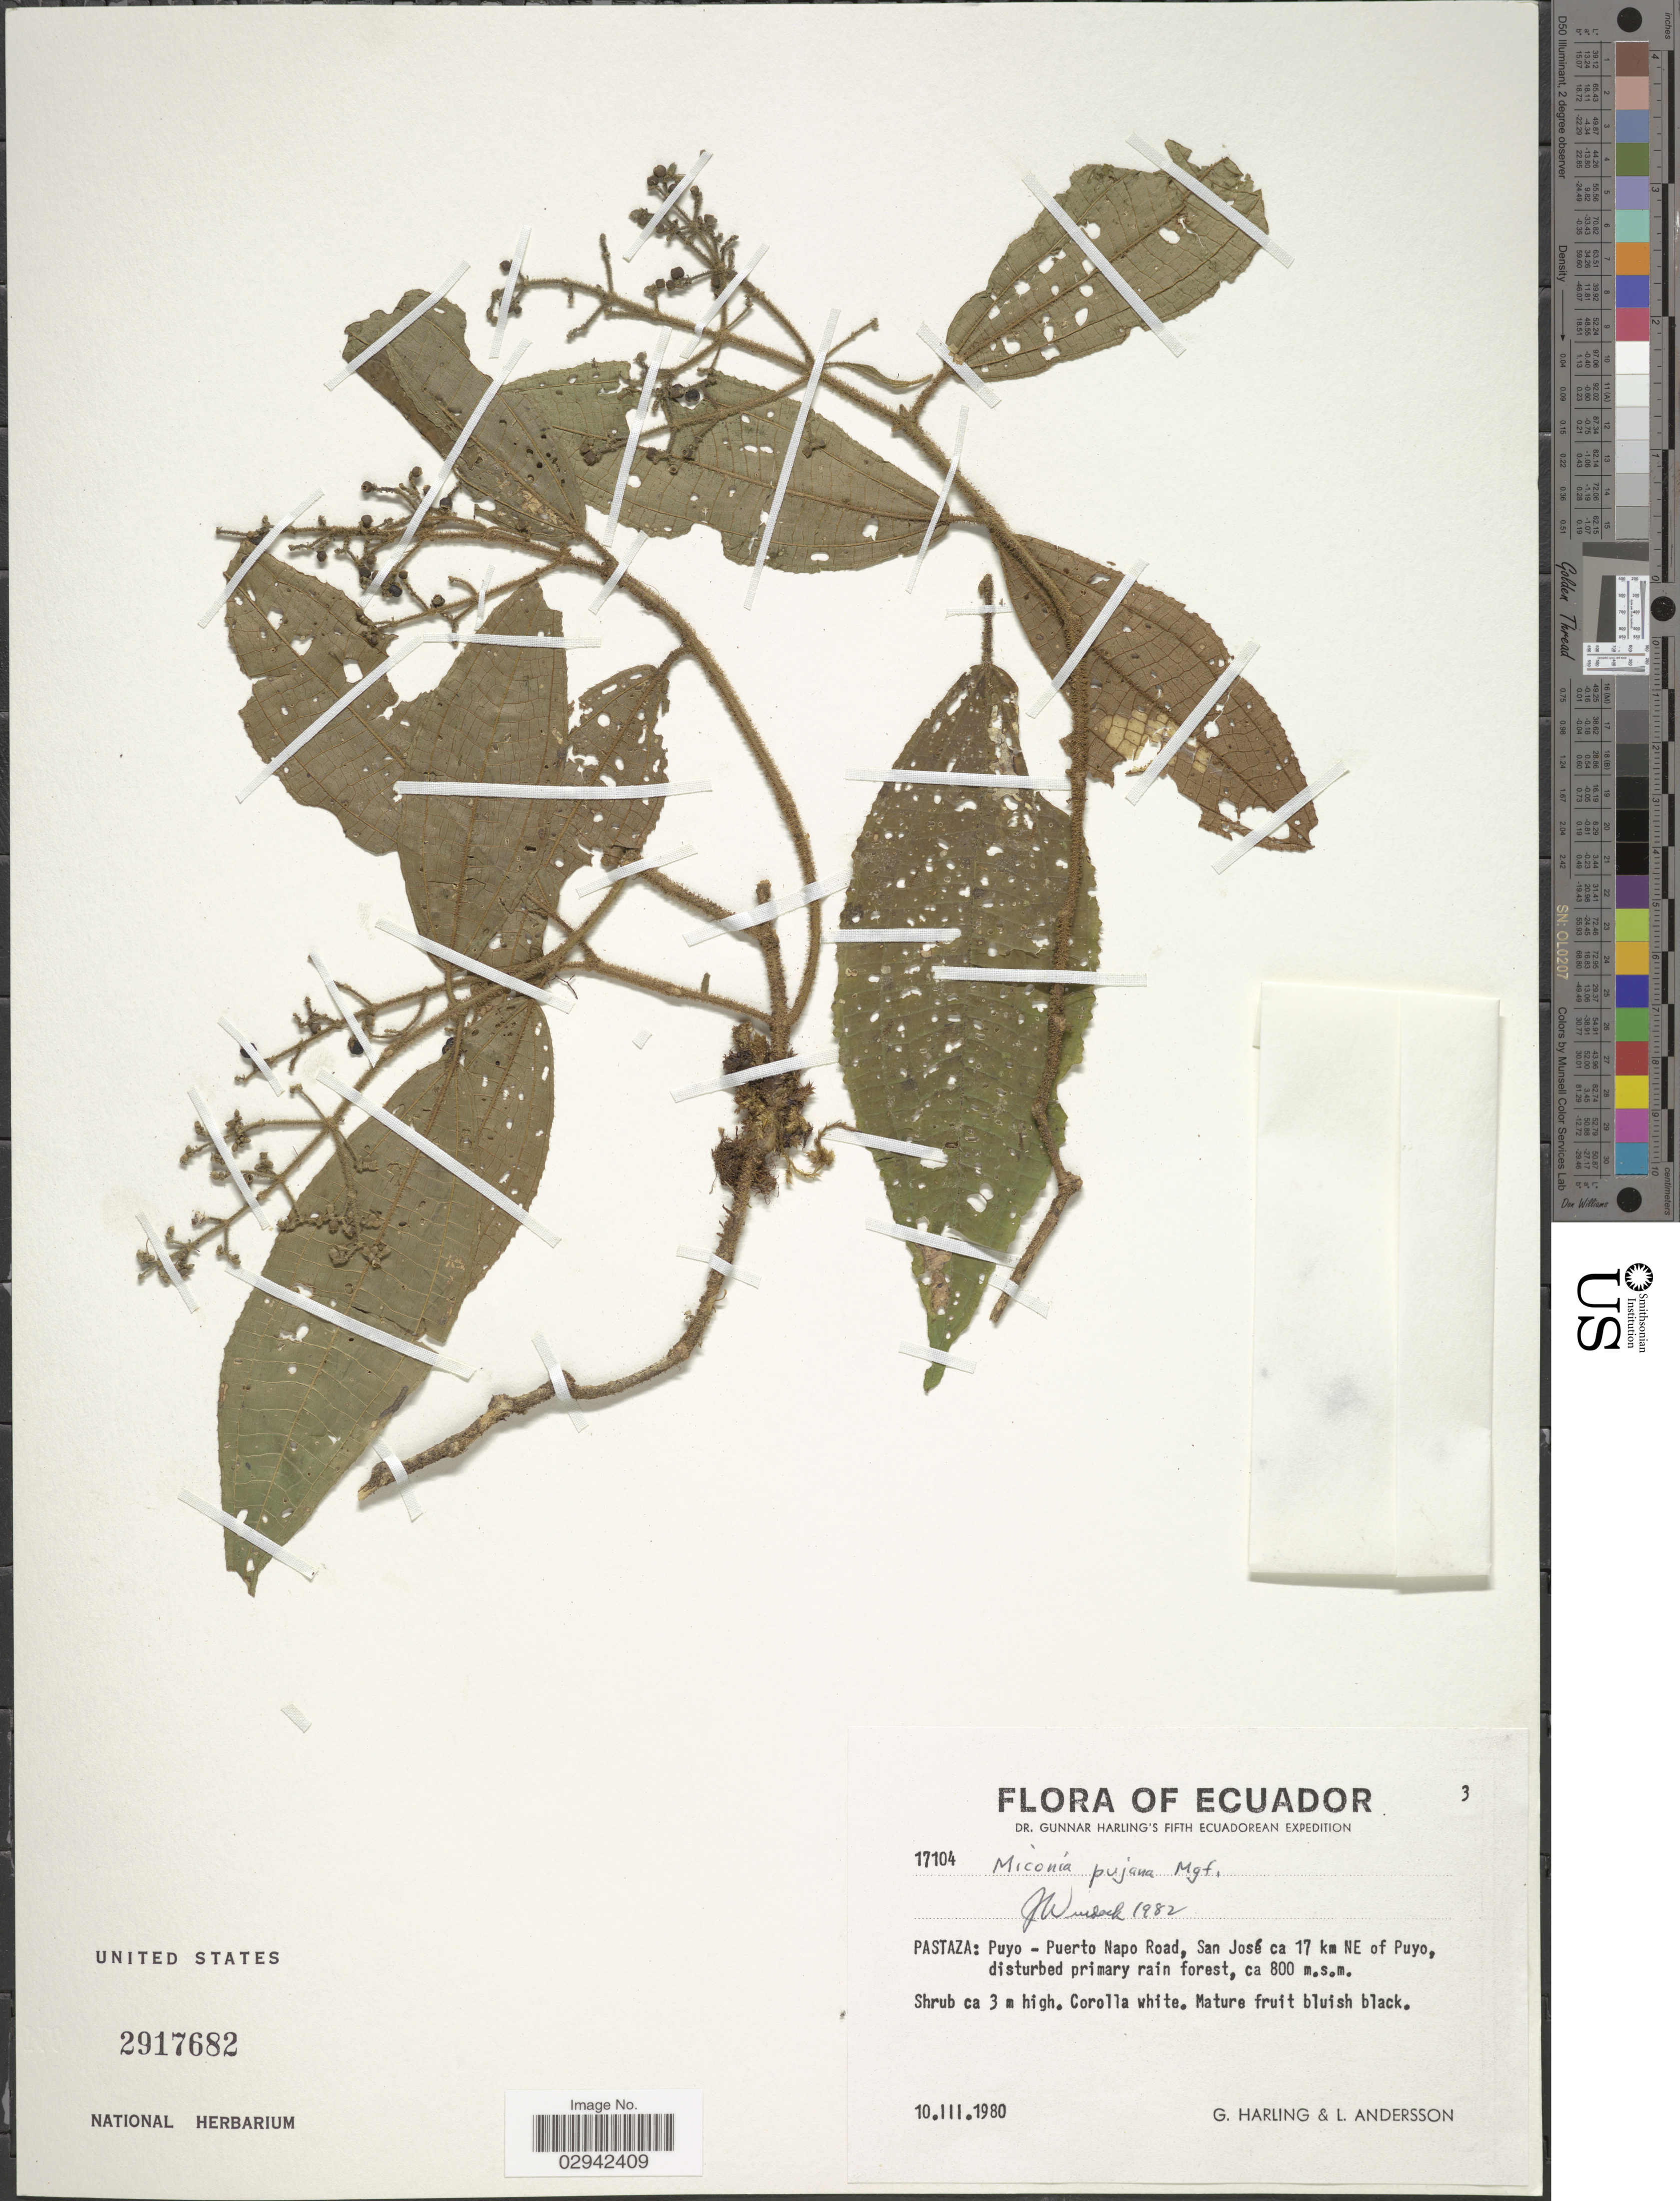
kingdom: Plantae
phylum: Tracheophyta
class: Magnoliopsida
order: Myrtales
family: Melastomataceae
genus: Miconia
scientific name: Miconia pujana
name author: Markgr.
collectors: G. Harling & L. Andersson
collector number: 17104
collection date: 1980-03-10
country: Ecuador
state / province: Pastaza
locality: Puyo - Puerto Napo Road, San José ca 17 km NE of Puyo.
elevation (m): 800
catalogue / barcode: US 2917682